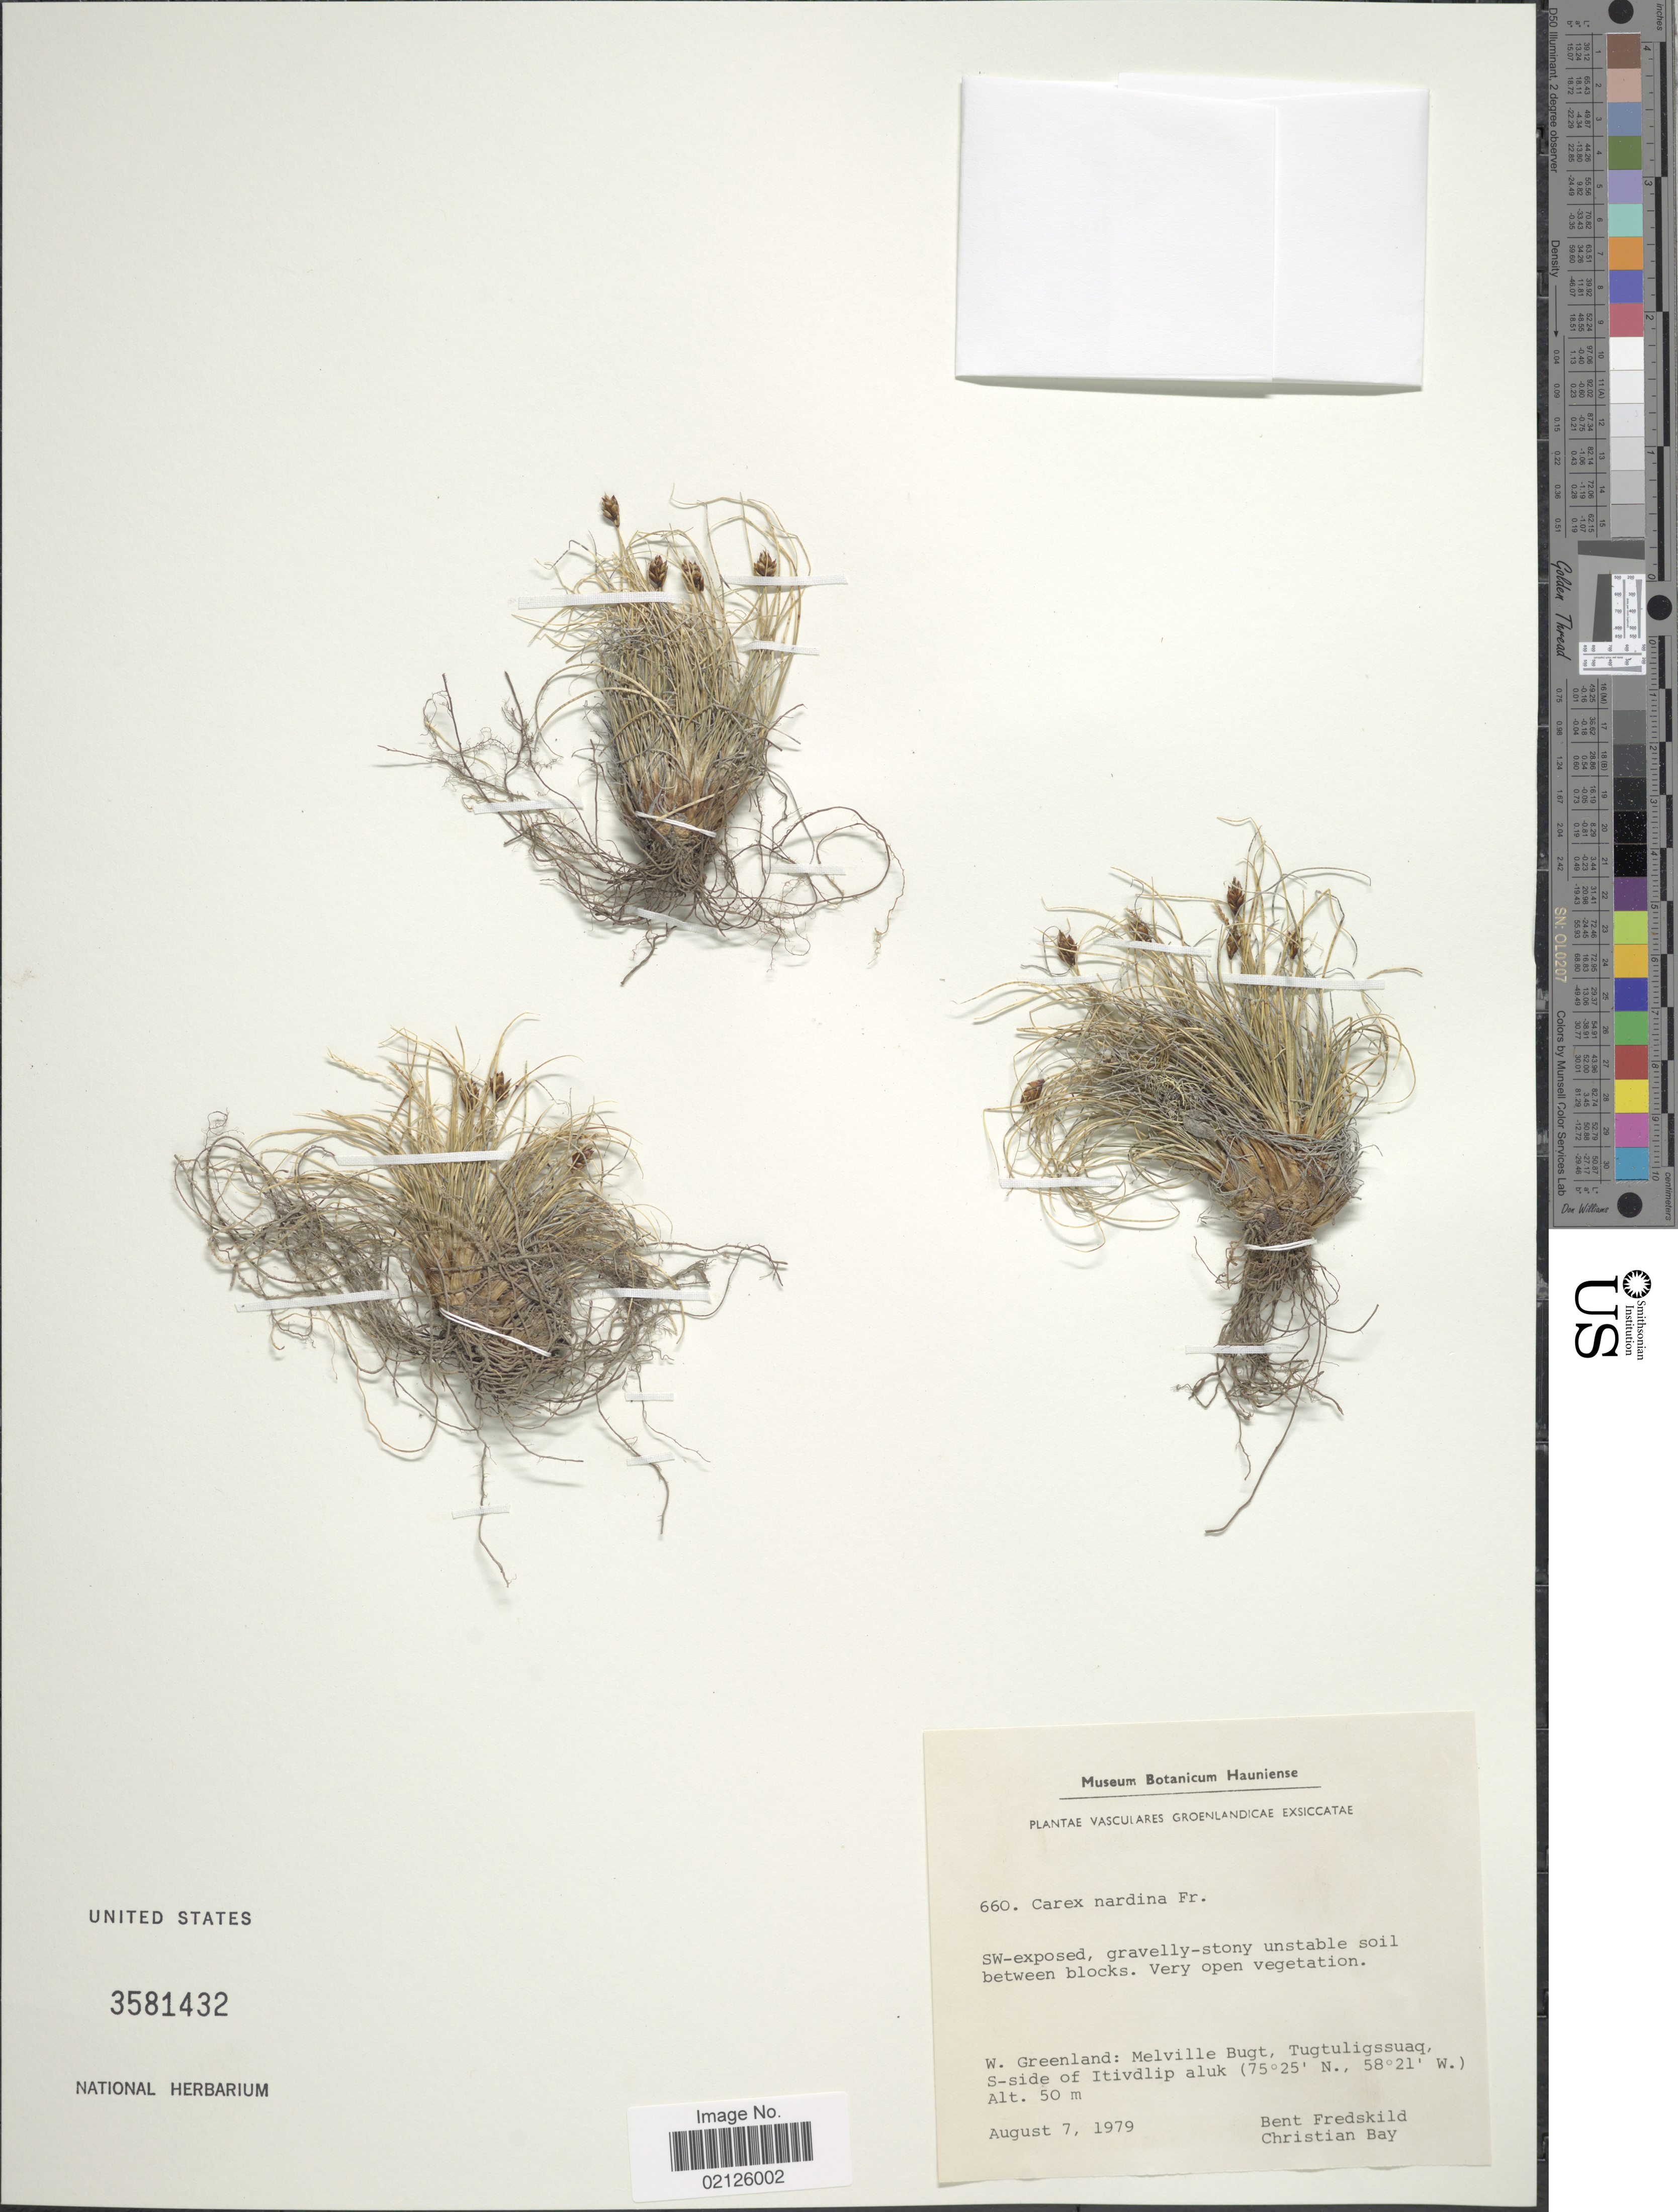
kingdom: Plantae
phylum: Tracheophyta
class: Liliopsida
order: Poales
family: Cyperaceae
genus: Carex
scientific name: Carex nardina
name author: (Hornem.) Fr.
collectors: B. Fredskild & C. Bay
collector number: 660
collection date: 1979-08-07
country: Greenland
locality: W. Greenland: Melville Bugt, Tugtuligssuaq, S-side of Itivdlip aluk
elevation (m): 50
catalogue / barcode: US 3581432